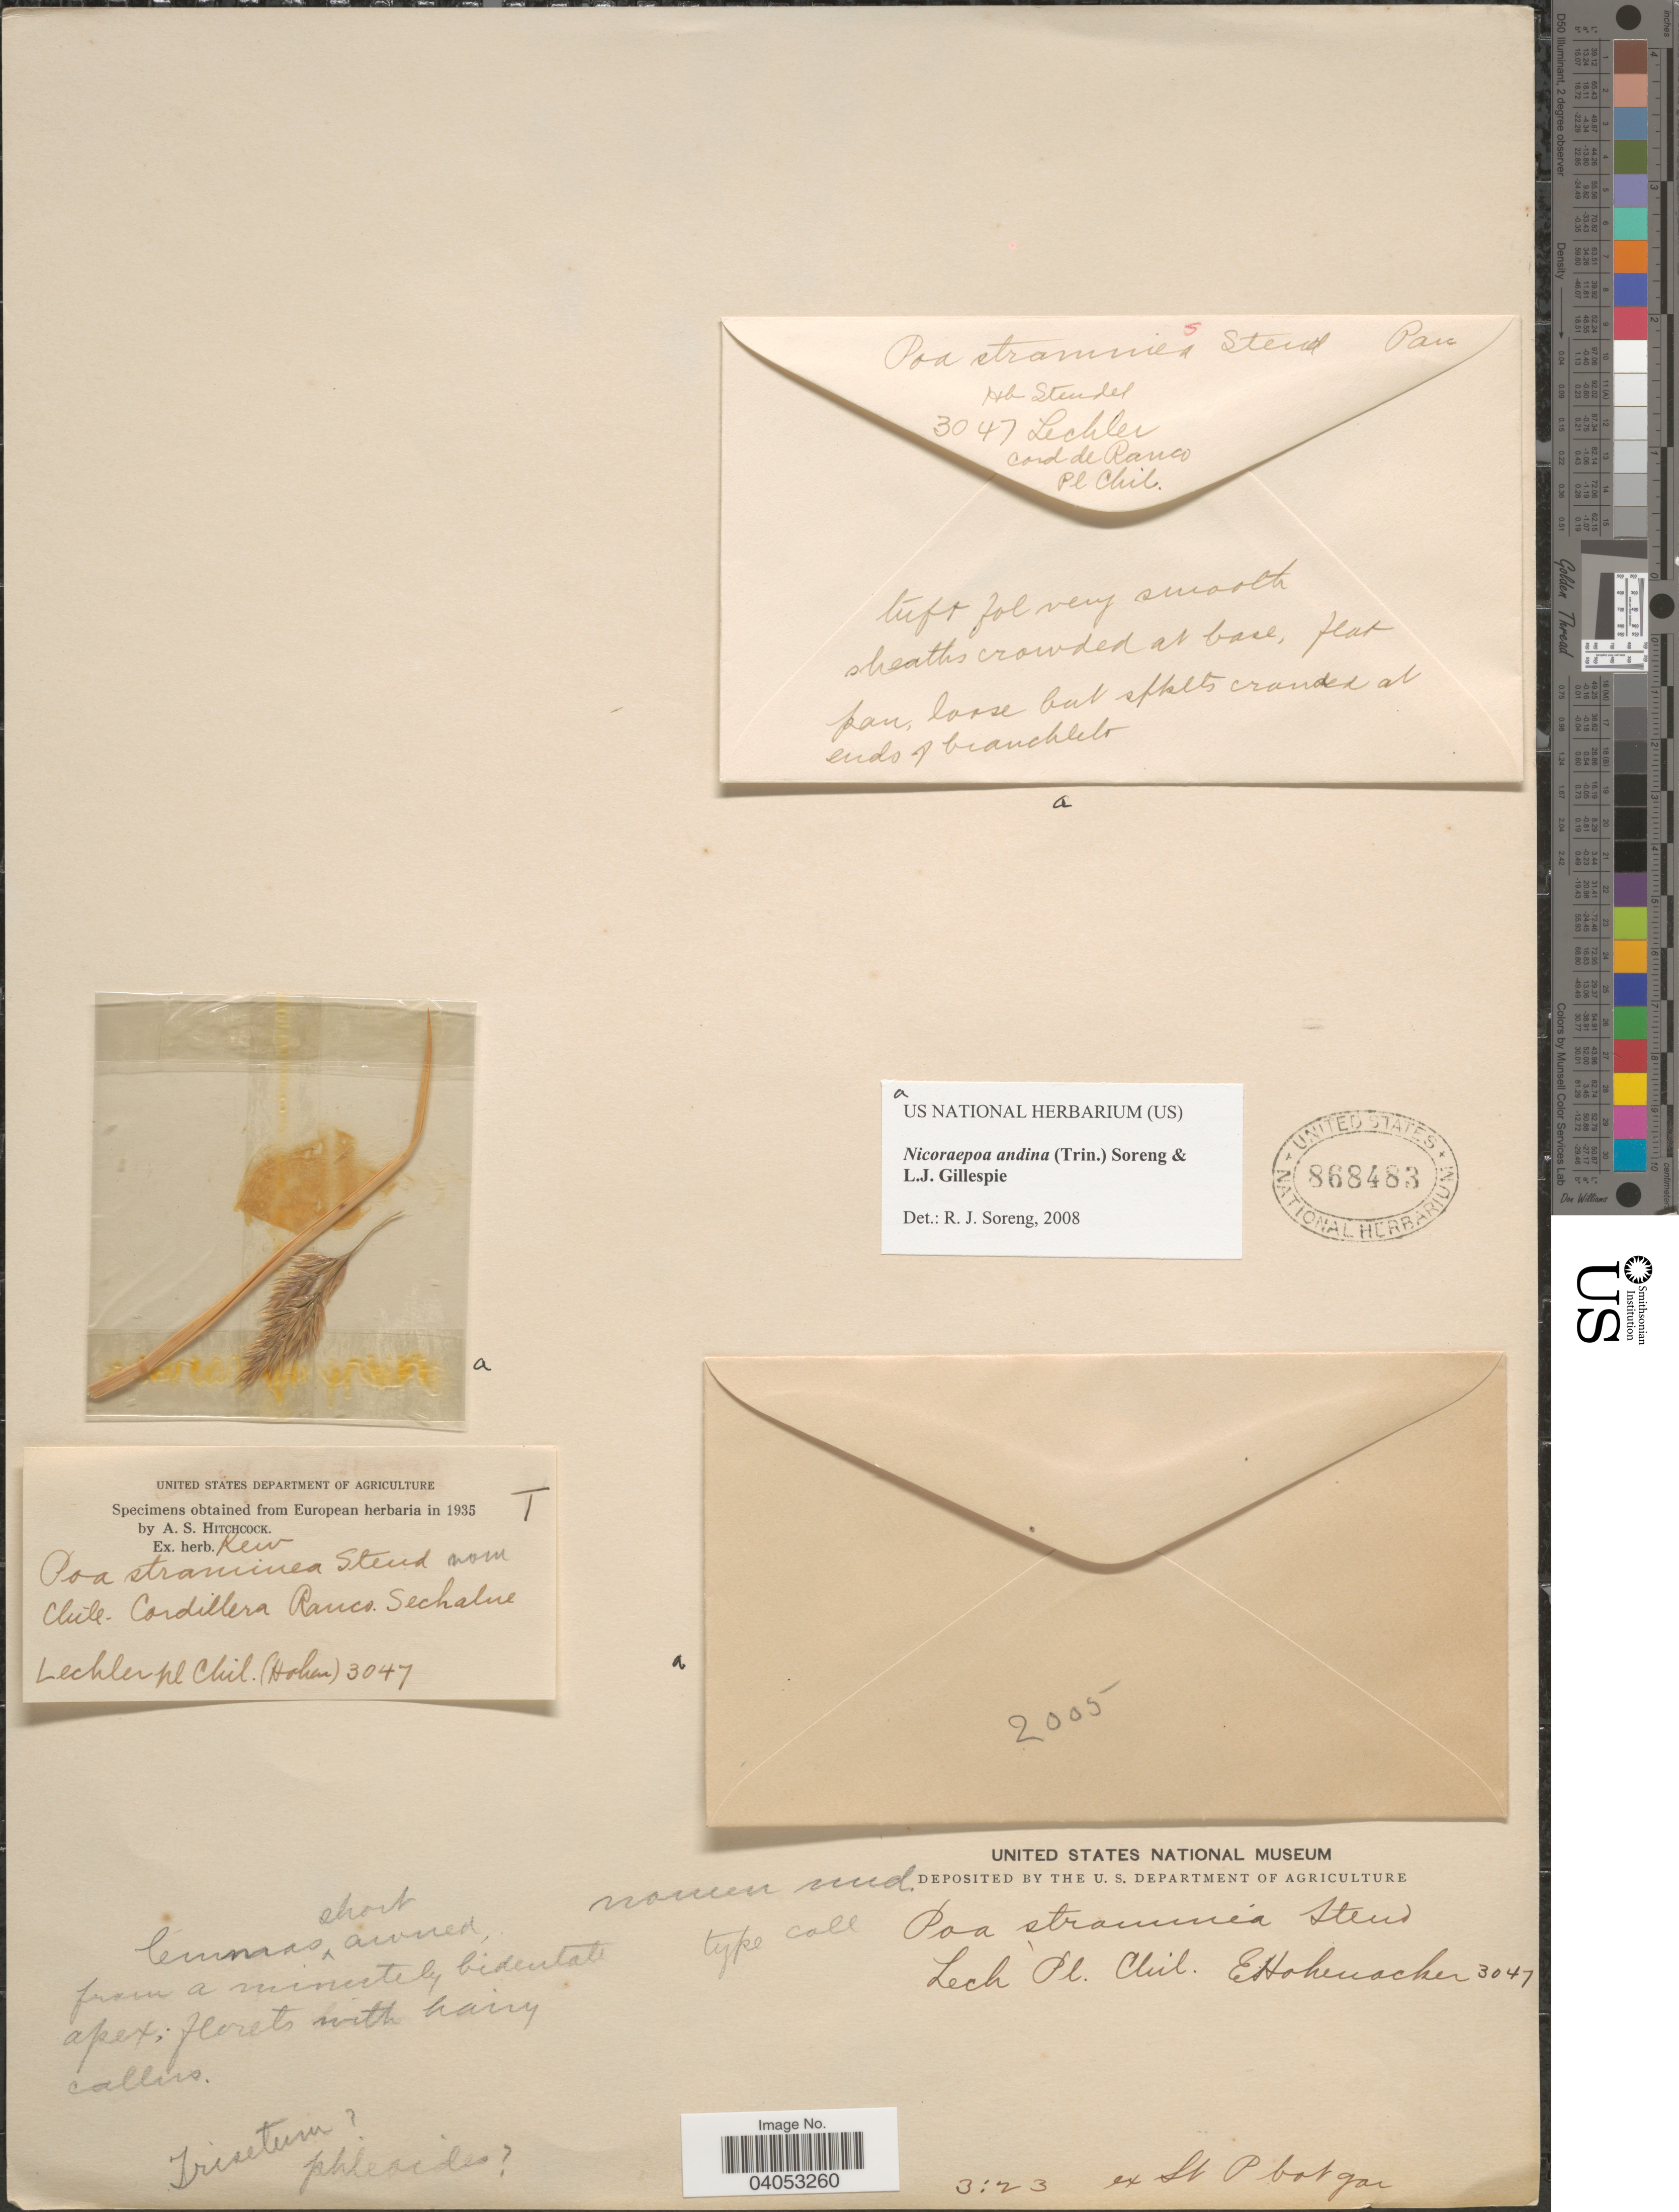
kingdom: Plantae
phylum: Tracheophyta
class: Liliopsida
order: Poales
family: Poaceae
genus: Nicoraepoa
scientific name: Nicoraepoa andina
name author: (Trin.) Soreng & L.J. Gillespie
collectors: -. Lechler & E. Hohenacker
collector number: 3047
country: Chile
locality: Cord de Ranco. Cordillera Ranco. Sichahue.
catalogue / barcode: US 868483